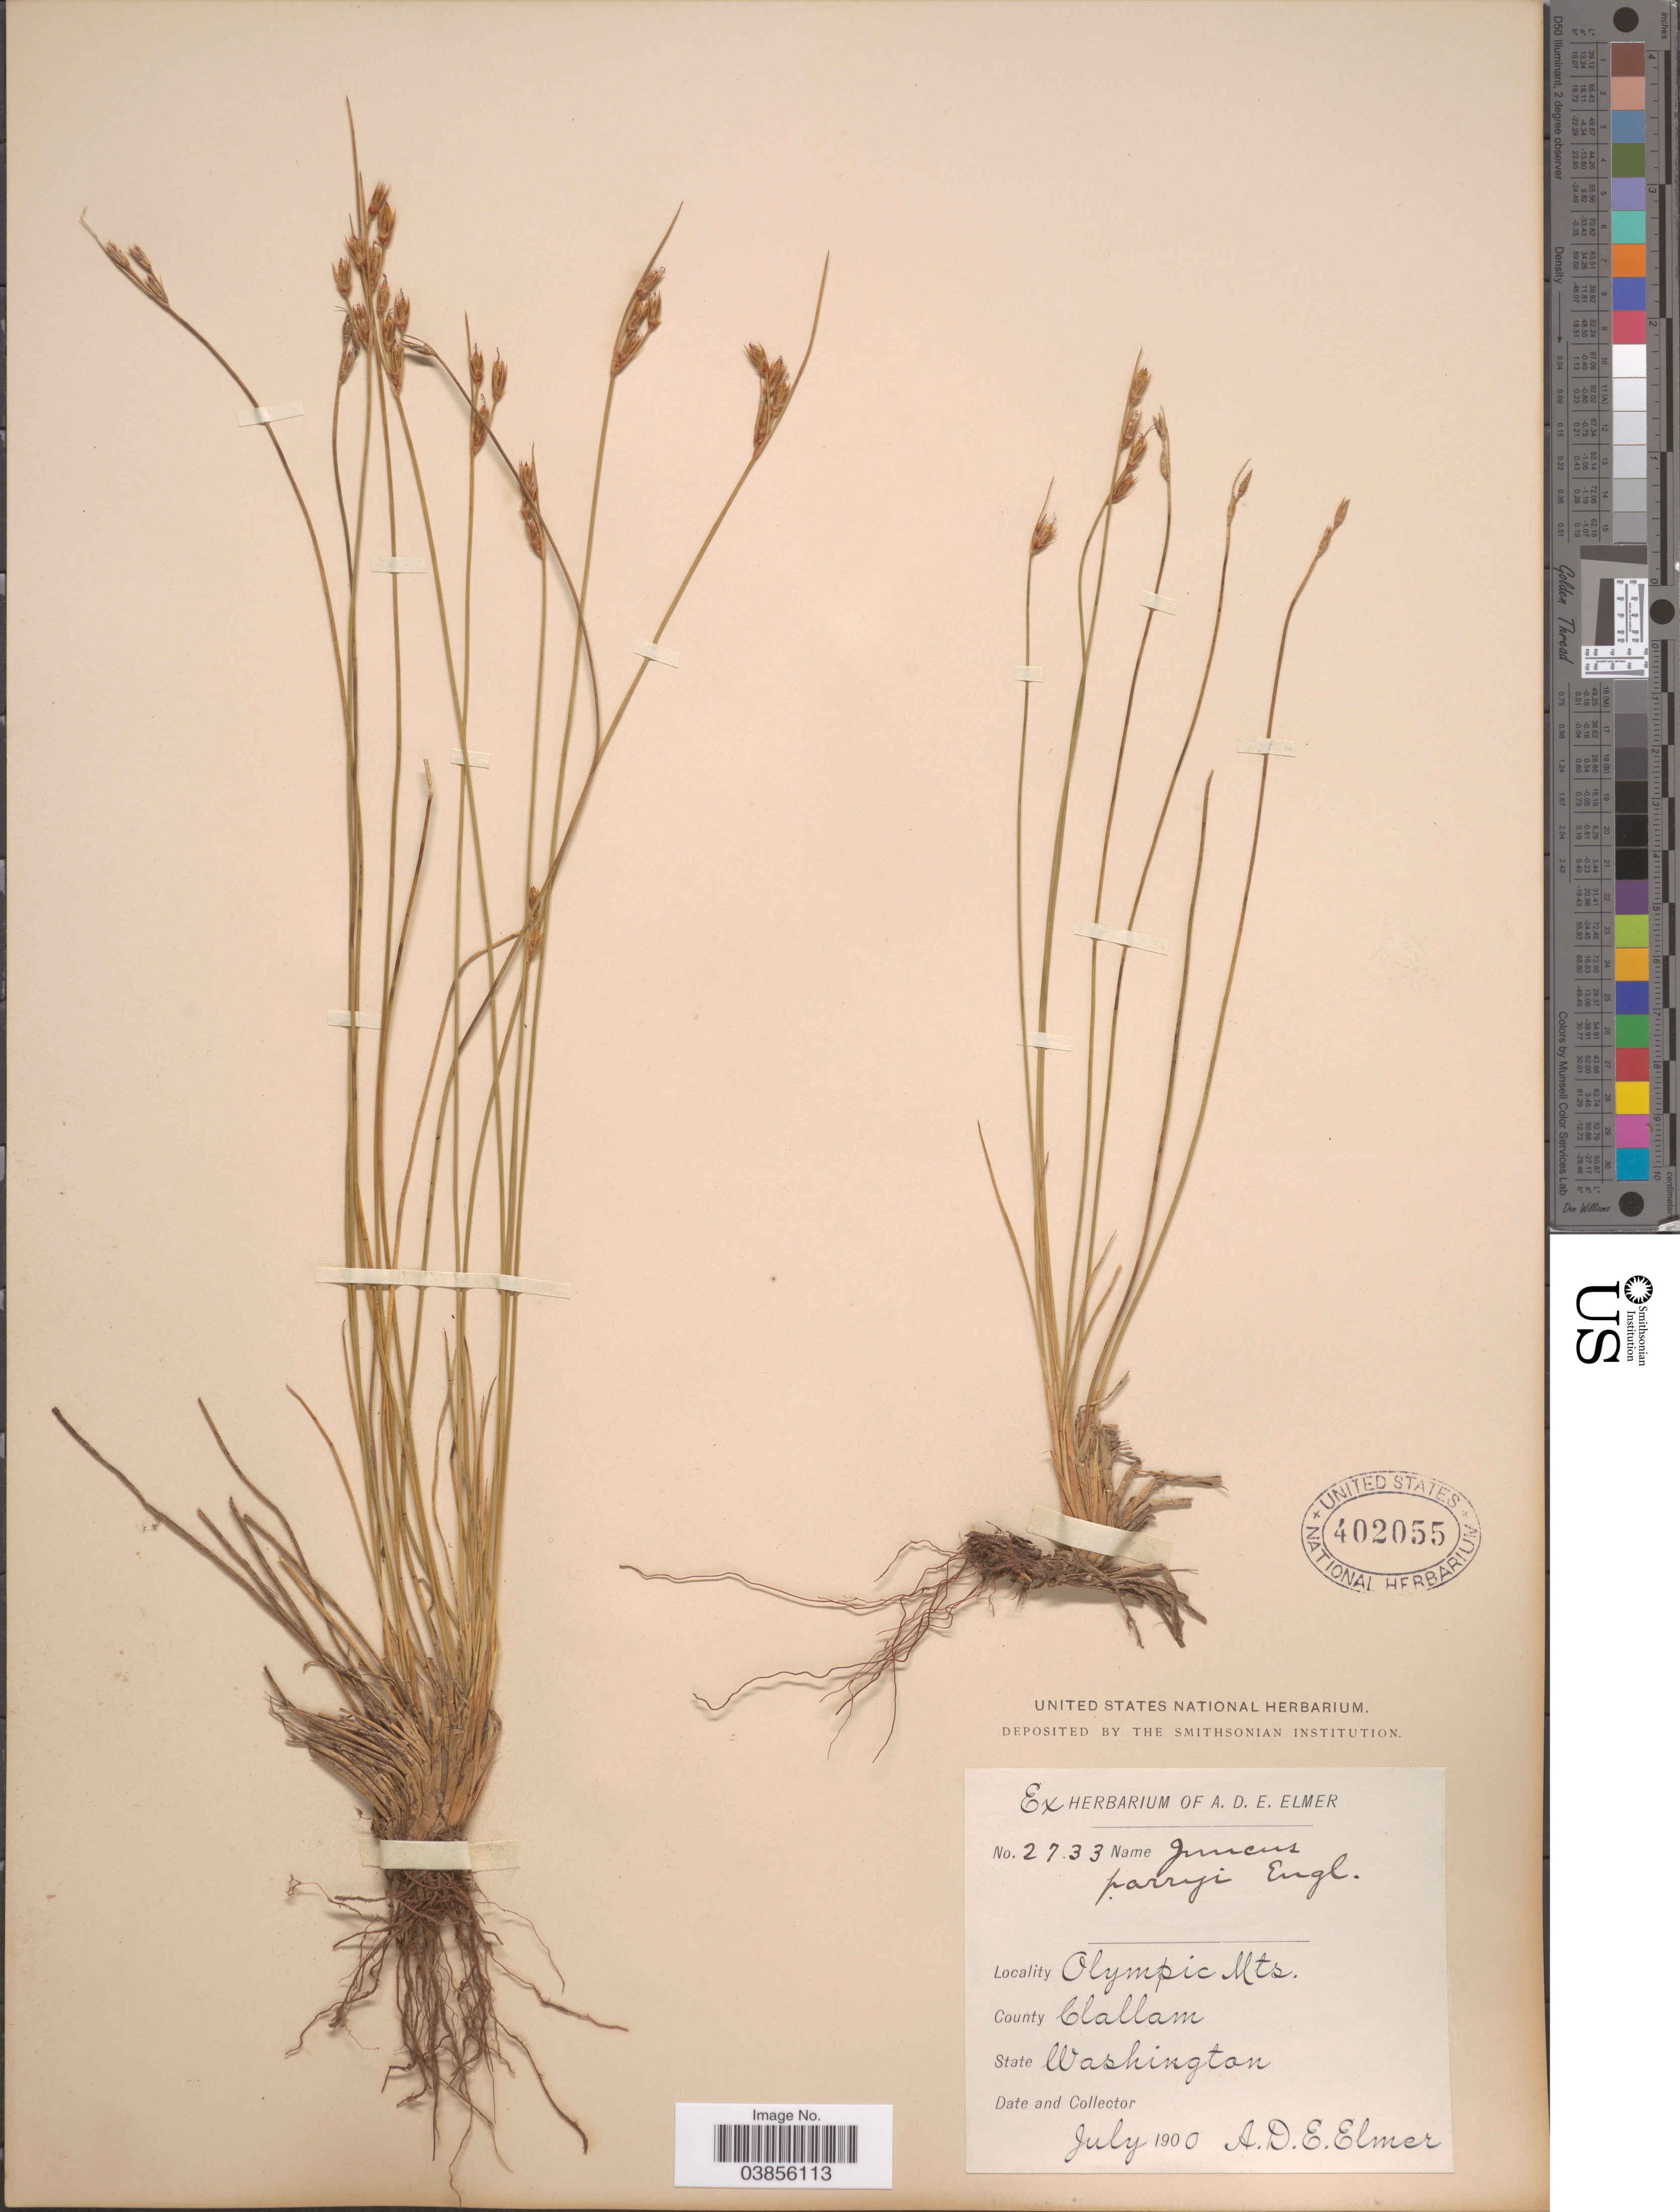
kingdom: Plantae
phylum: Tracheophyta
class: Liliopsida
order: Poales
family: Juncaceae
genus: Juncus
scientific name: Juncus parryi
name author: Engelm.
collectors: A. D. E. Elmer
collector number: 2733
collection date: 1900-07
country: United States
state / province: Washington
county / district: Clallam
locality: Olympic Mts. County Clallam.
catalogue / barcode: US 402055